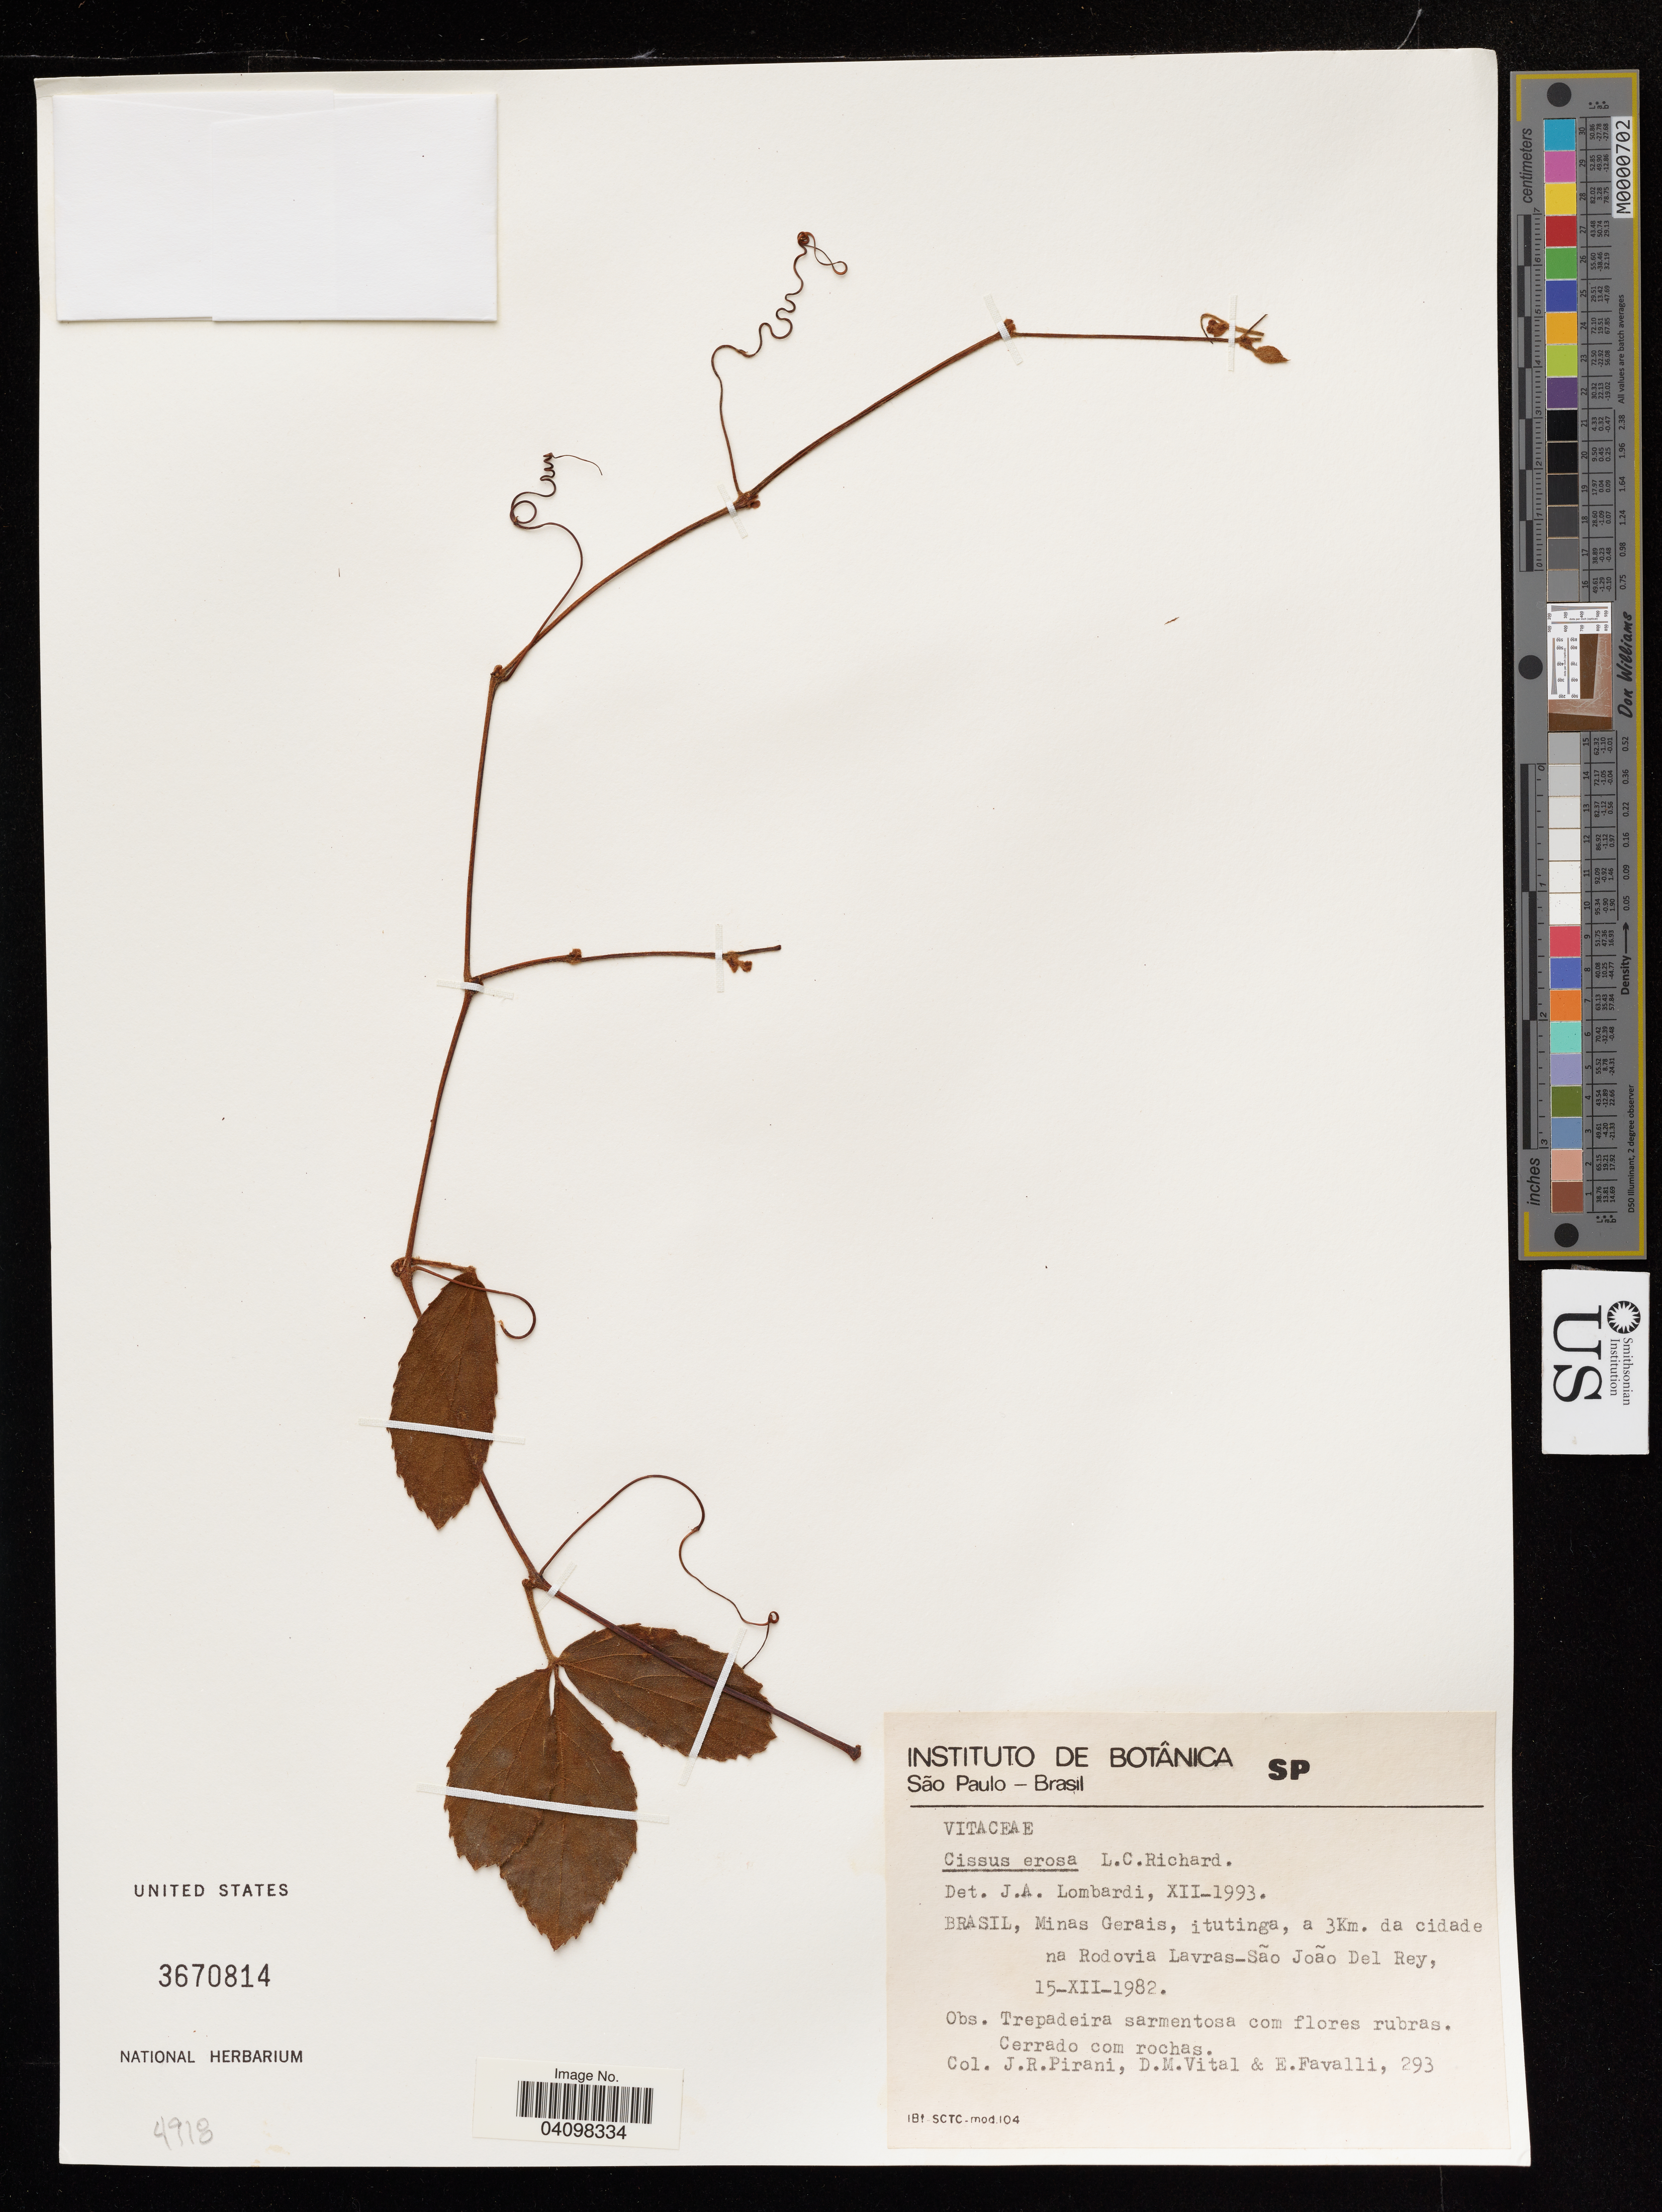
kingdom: Plantae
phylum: Tracheophyta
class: Magnoliopsida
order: Vitales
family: Vitaceae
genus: Cissus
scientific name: Cissus erosa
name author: Rich.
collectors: J. R. Pirani, D. Vital & E. Favalli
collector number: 293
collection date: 1982-12-15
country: Brazil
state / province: Minas Gerais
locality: Itutinga, a 3 Km. da cidade na Rodovia Lavras-São João Del Rey.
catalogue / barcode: US 3670814